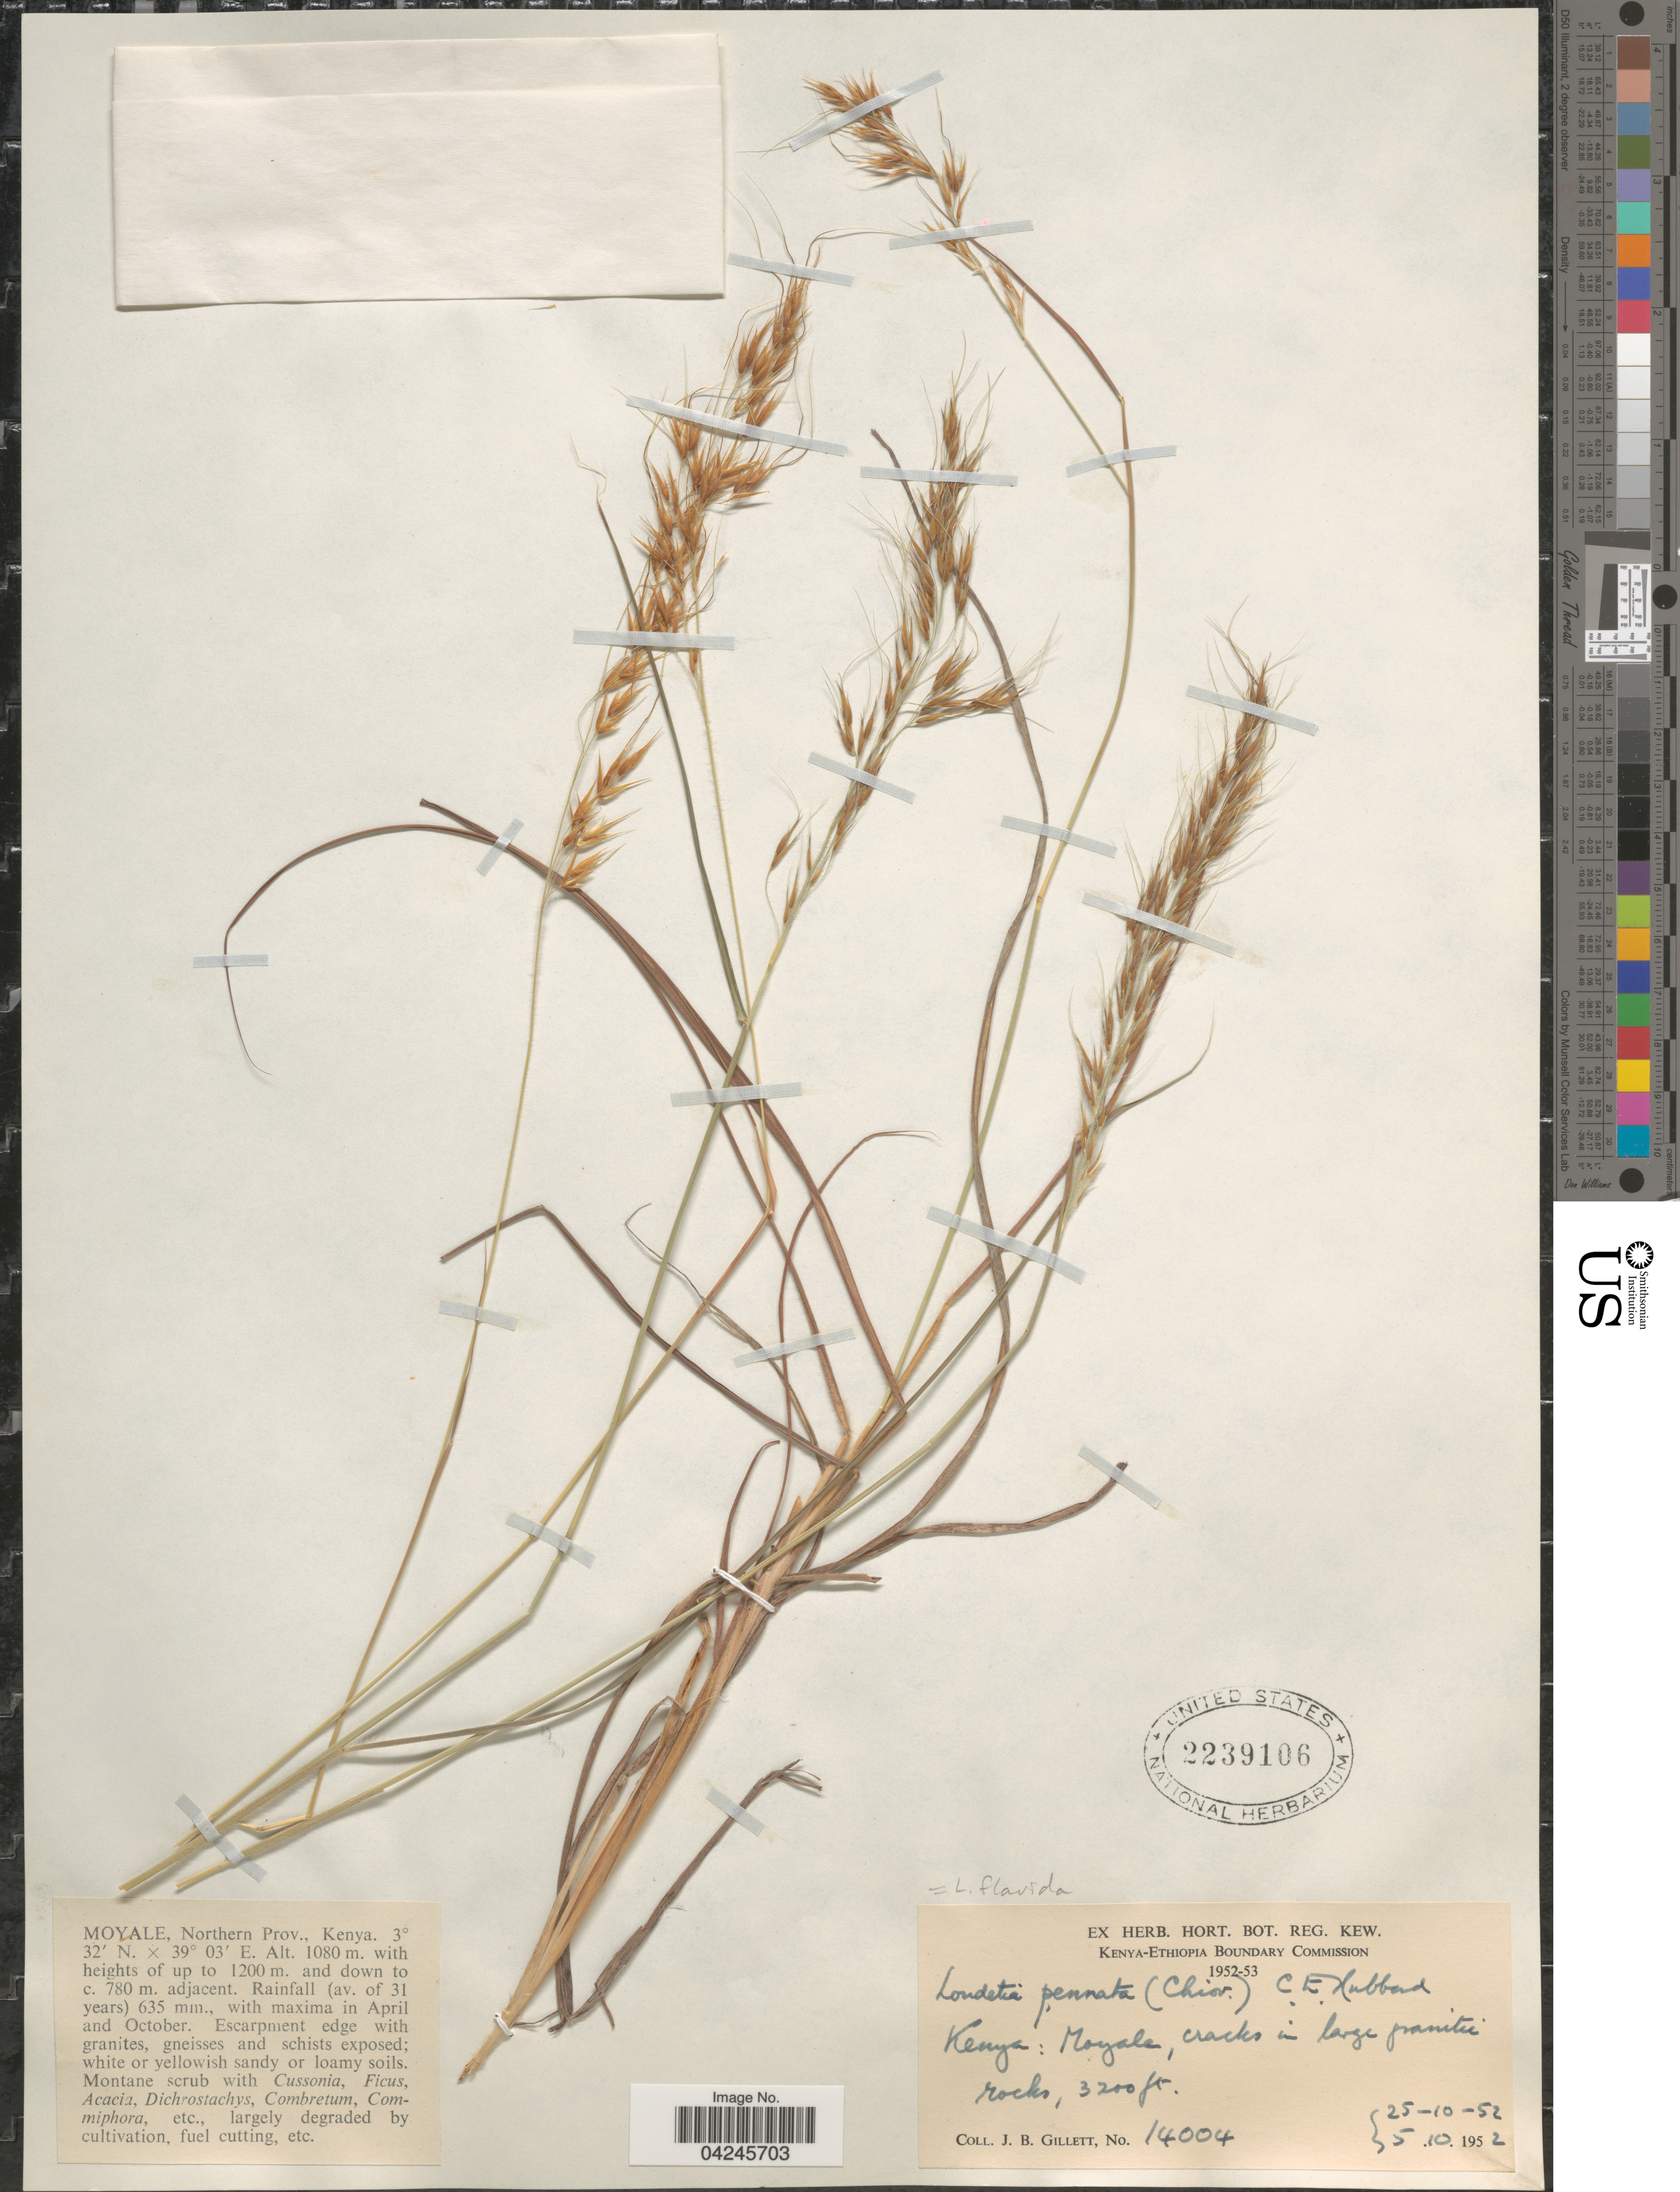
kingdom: Plantae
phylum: Tracheophyta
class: Liliopsida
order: Poales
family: Poaceae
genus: Loudetia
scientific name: Loudetia flavida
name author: (Stapf) C.E. Hubb.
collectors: J. B. Gillett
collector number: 14004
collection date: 1952-10-05/1952-10-25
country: Kenya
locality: Moyale, Northern Prov., Kenya.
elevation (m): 975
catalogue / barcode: US 2239106